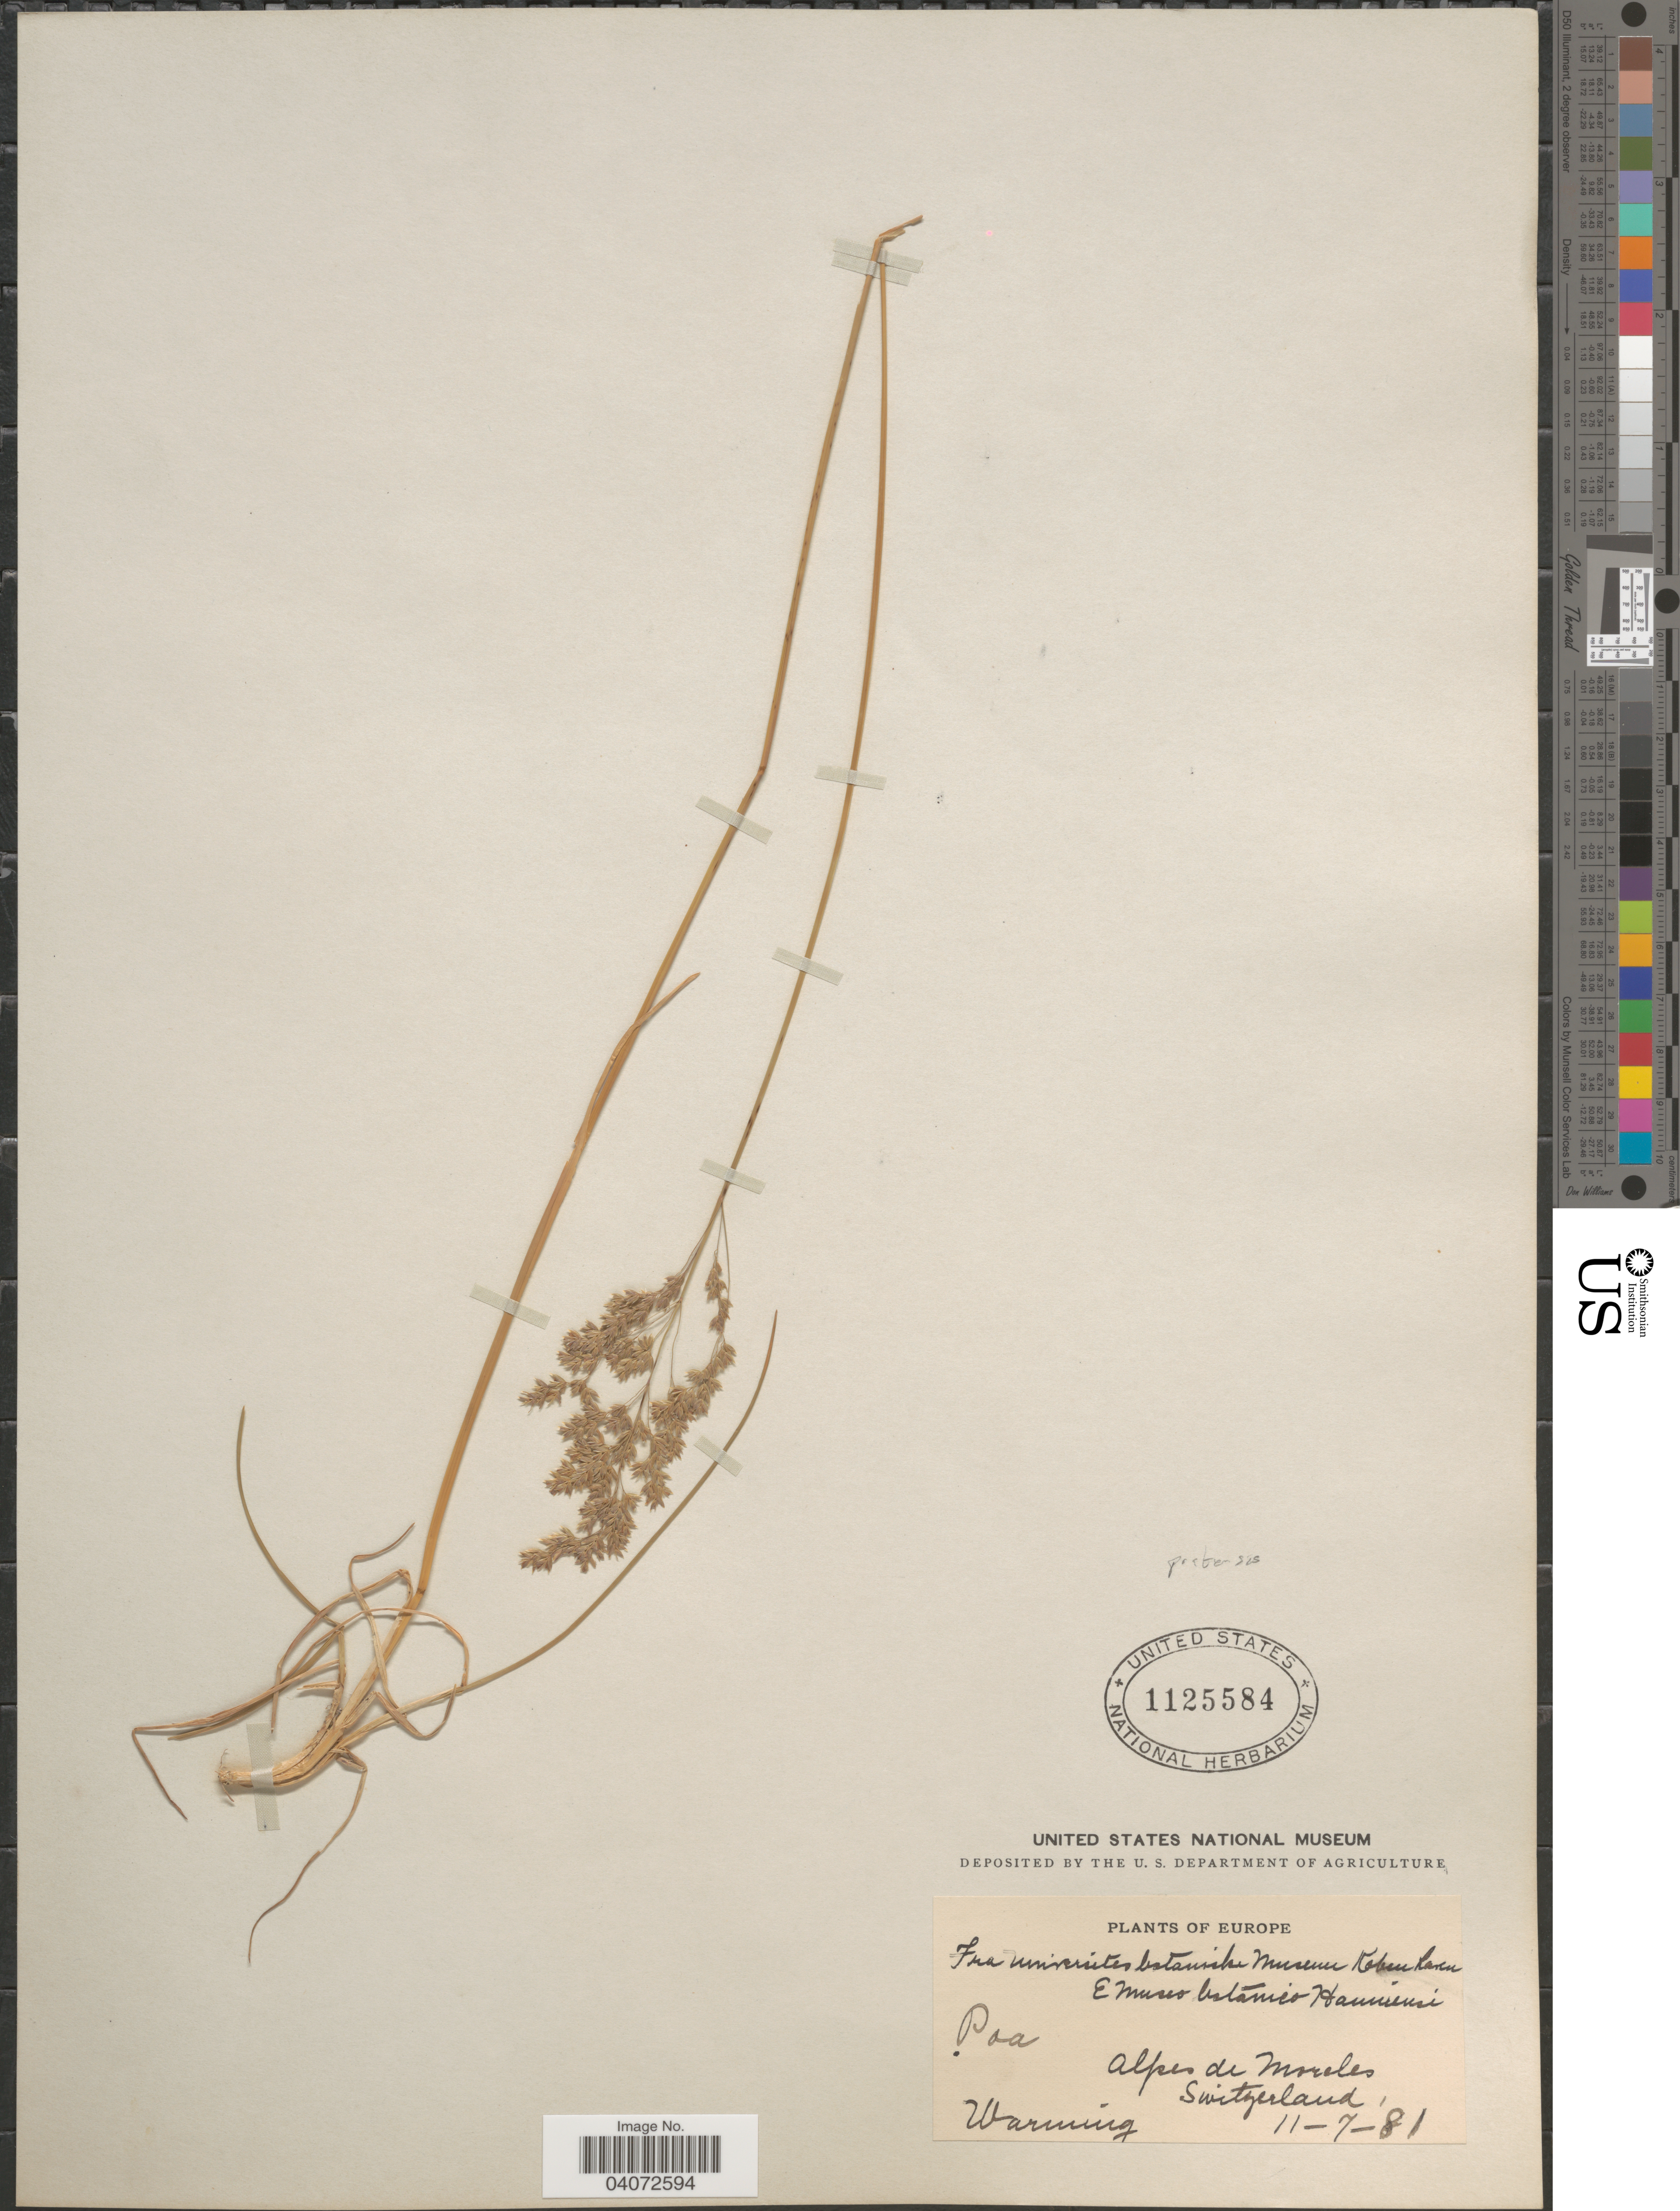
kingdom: Plantae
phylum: Tracheophyta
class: Liliopsida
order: Poales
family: Poaceae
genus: Poa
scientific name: Poa pratensis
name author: L.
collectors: Warming, --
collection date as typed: Transcribed d/m/y: 11/7/81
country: Switzerland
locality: Alpes de Morcles.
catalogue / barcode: US 1125584